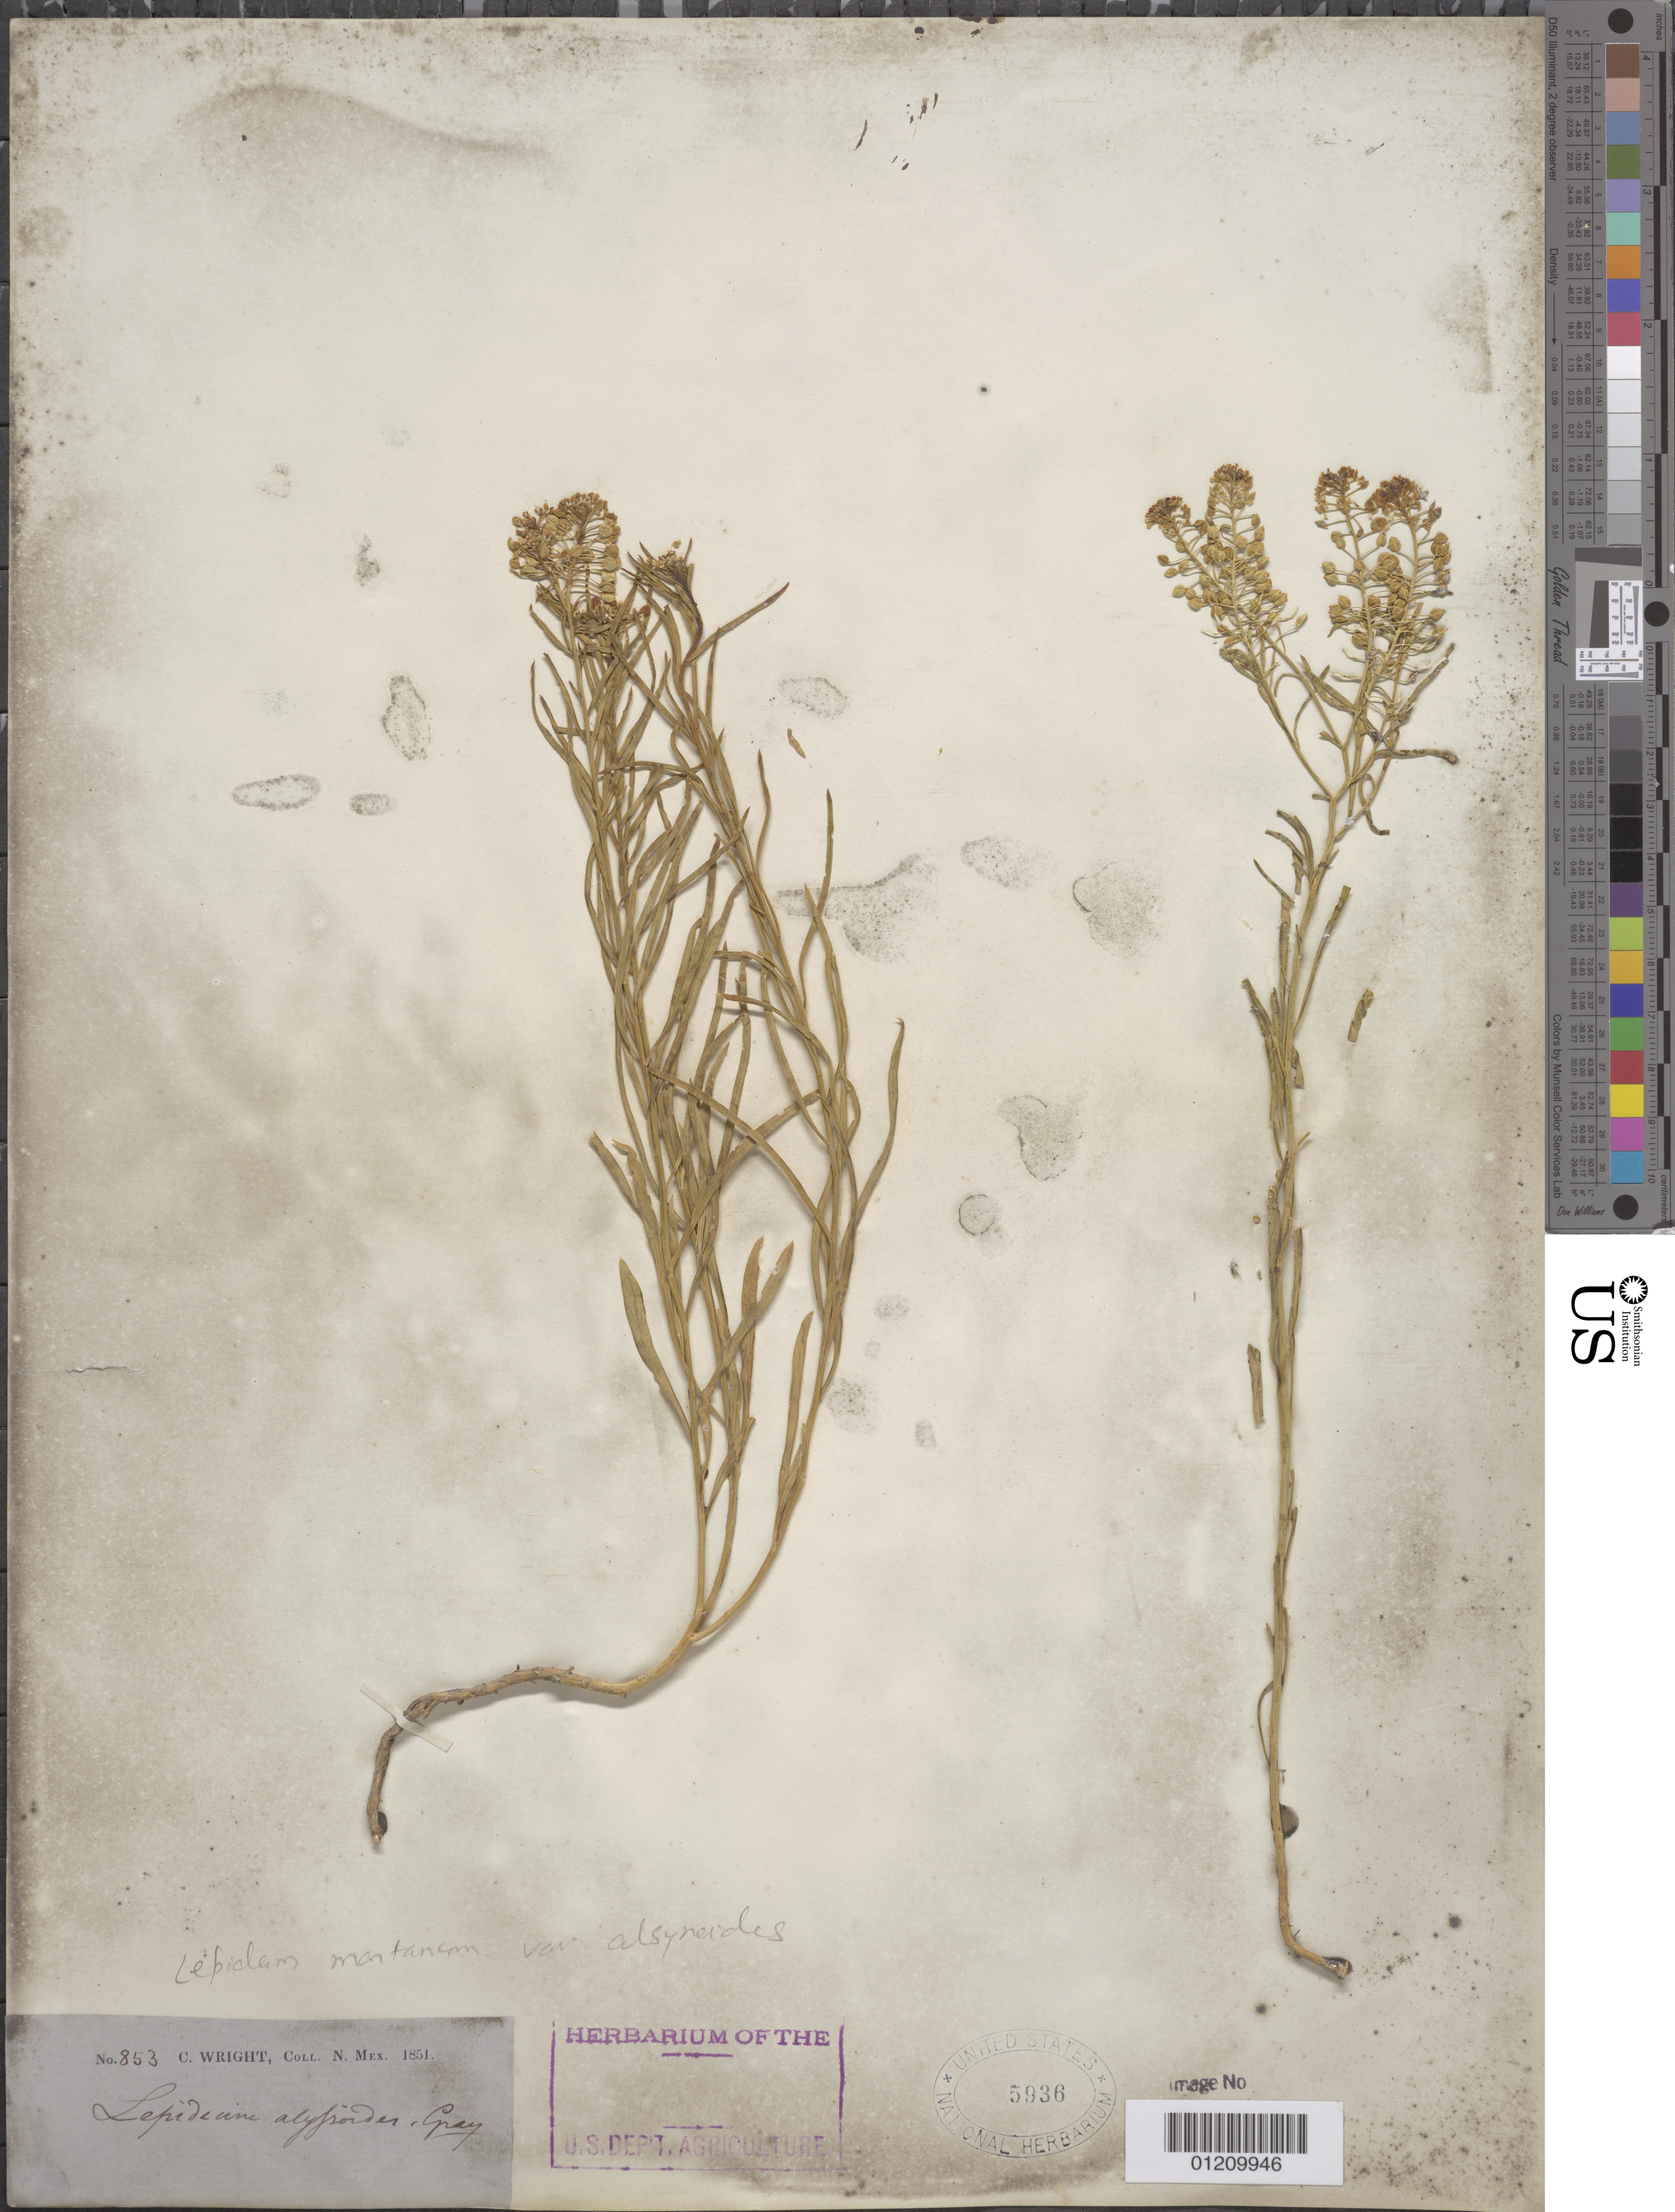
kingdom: Plantae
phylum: Tracheophyta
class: Magnoliopsida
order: Brassicales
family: Brassicaceae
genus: Lepidium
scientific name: Lepidium montanum var. alyssoides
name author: (A. Gray) M.E. Jones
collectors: C. Wright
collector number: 853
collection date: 1851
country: United States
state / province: New Mexico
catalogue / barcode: US 5936